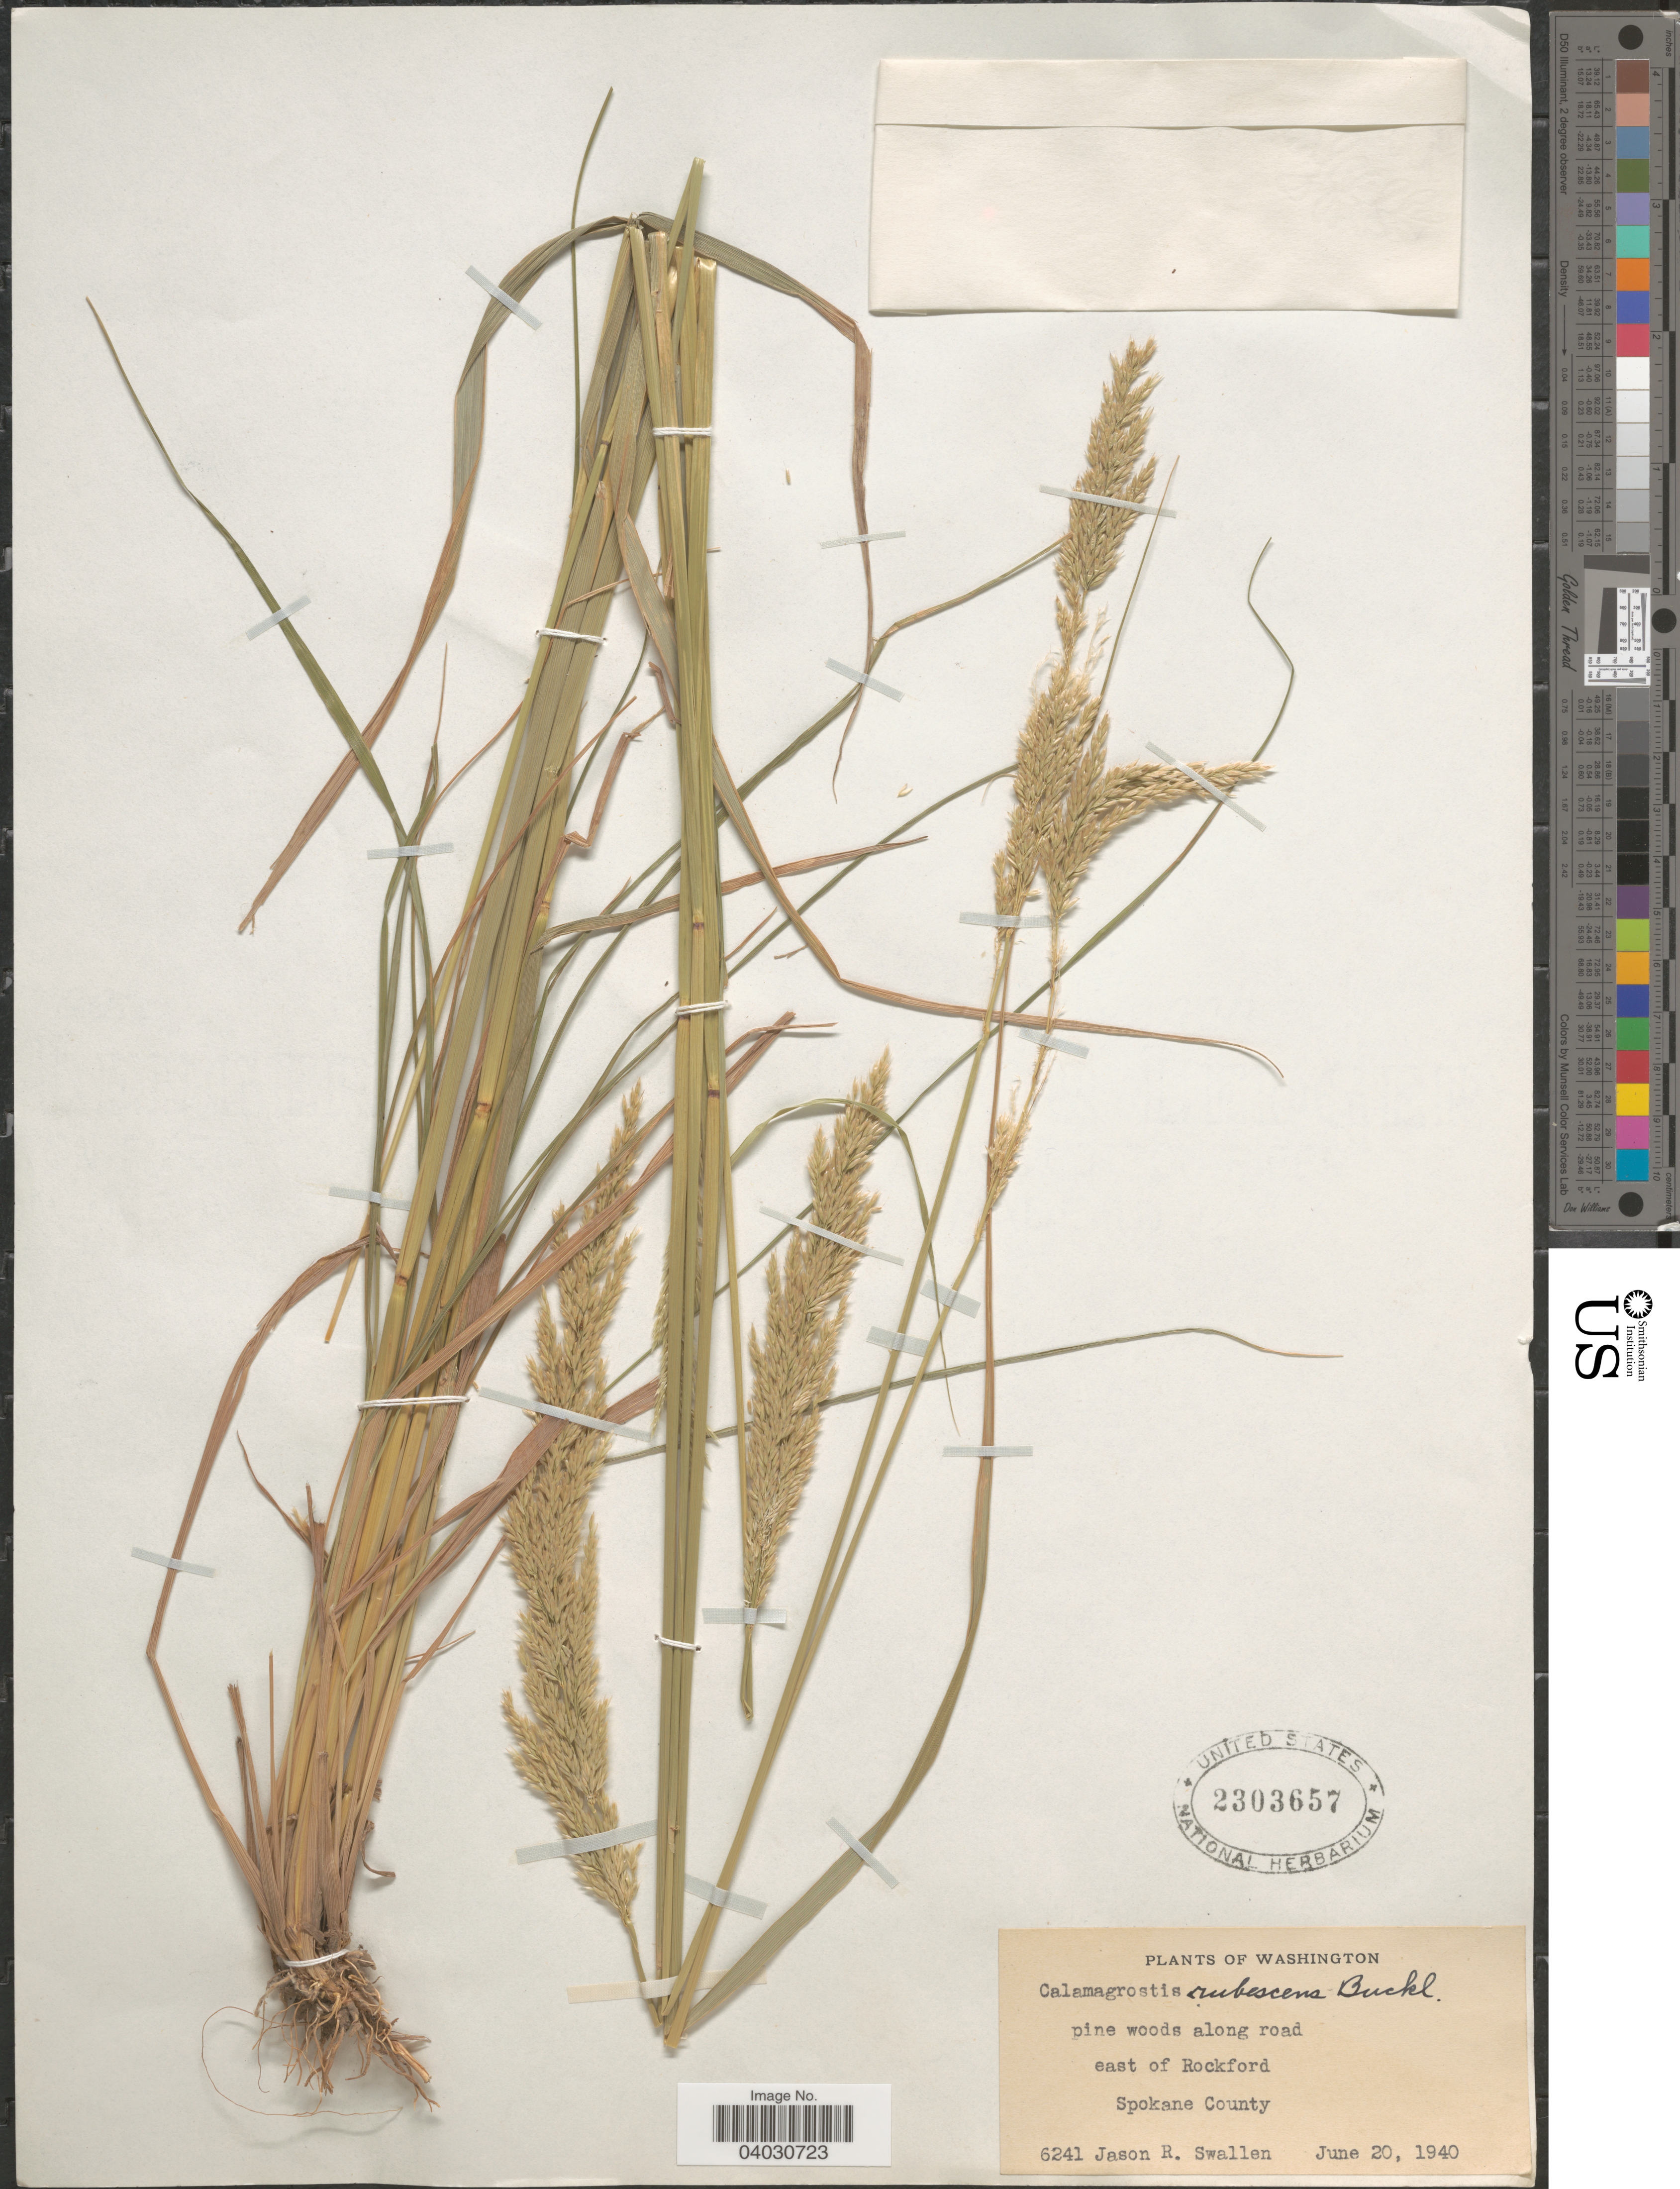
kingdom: Plantae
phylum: Tracheophyta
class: Liliopsida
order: Poales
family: Poaceae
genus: Calamagrostis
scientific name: Calamagrostis rubescens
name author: Buckley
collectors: J. R. Swallen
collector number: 6241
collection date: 1940-06-20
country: United States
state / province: Washington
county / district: Spokane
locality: East of Rockford. Spokane County.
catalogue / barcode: US 2303657